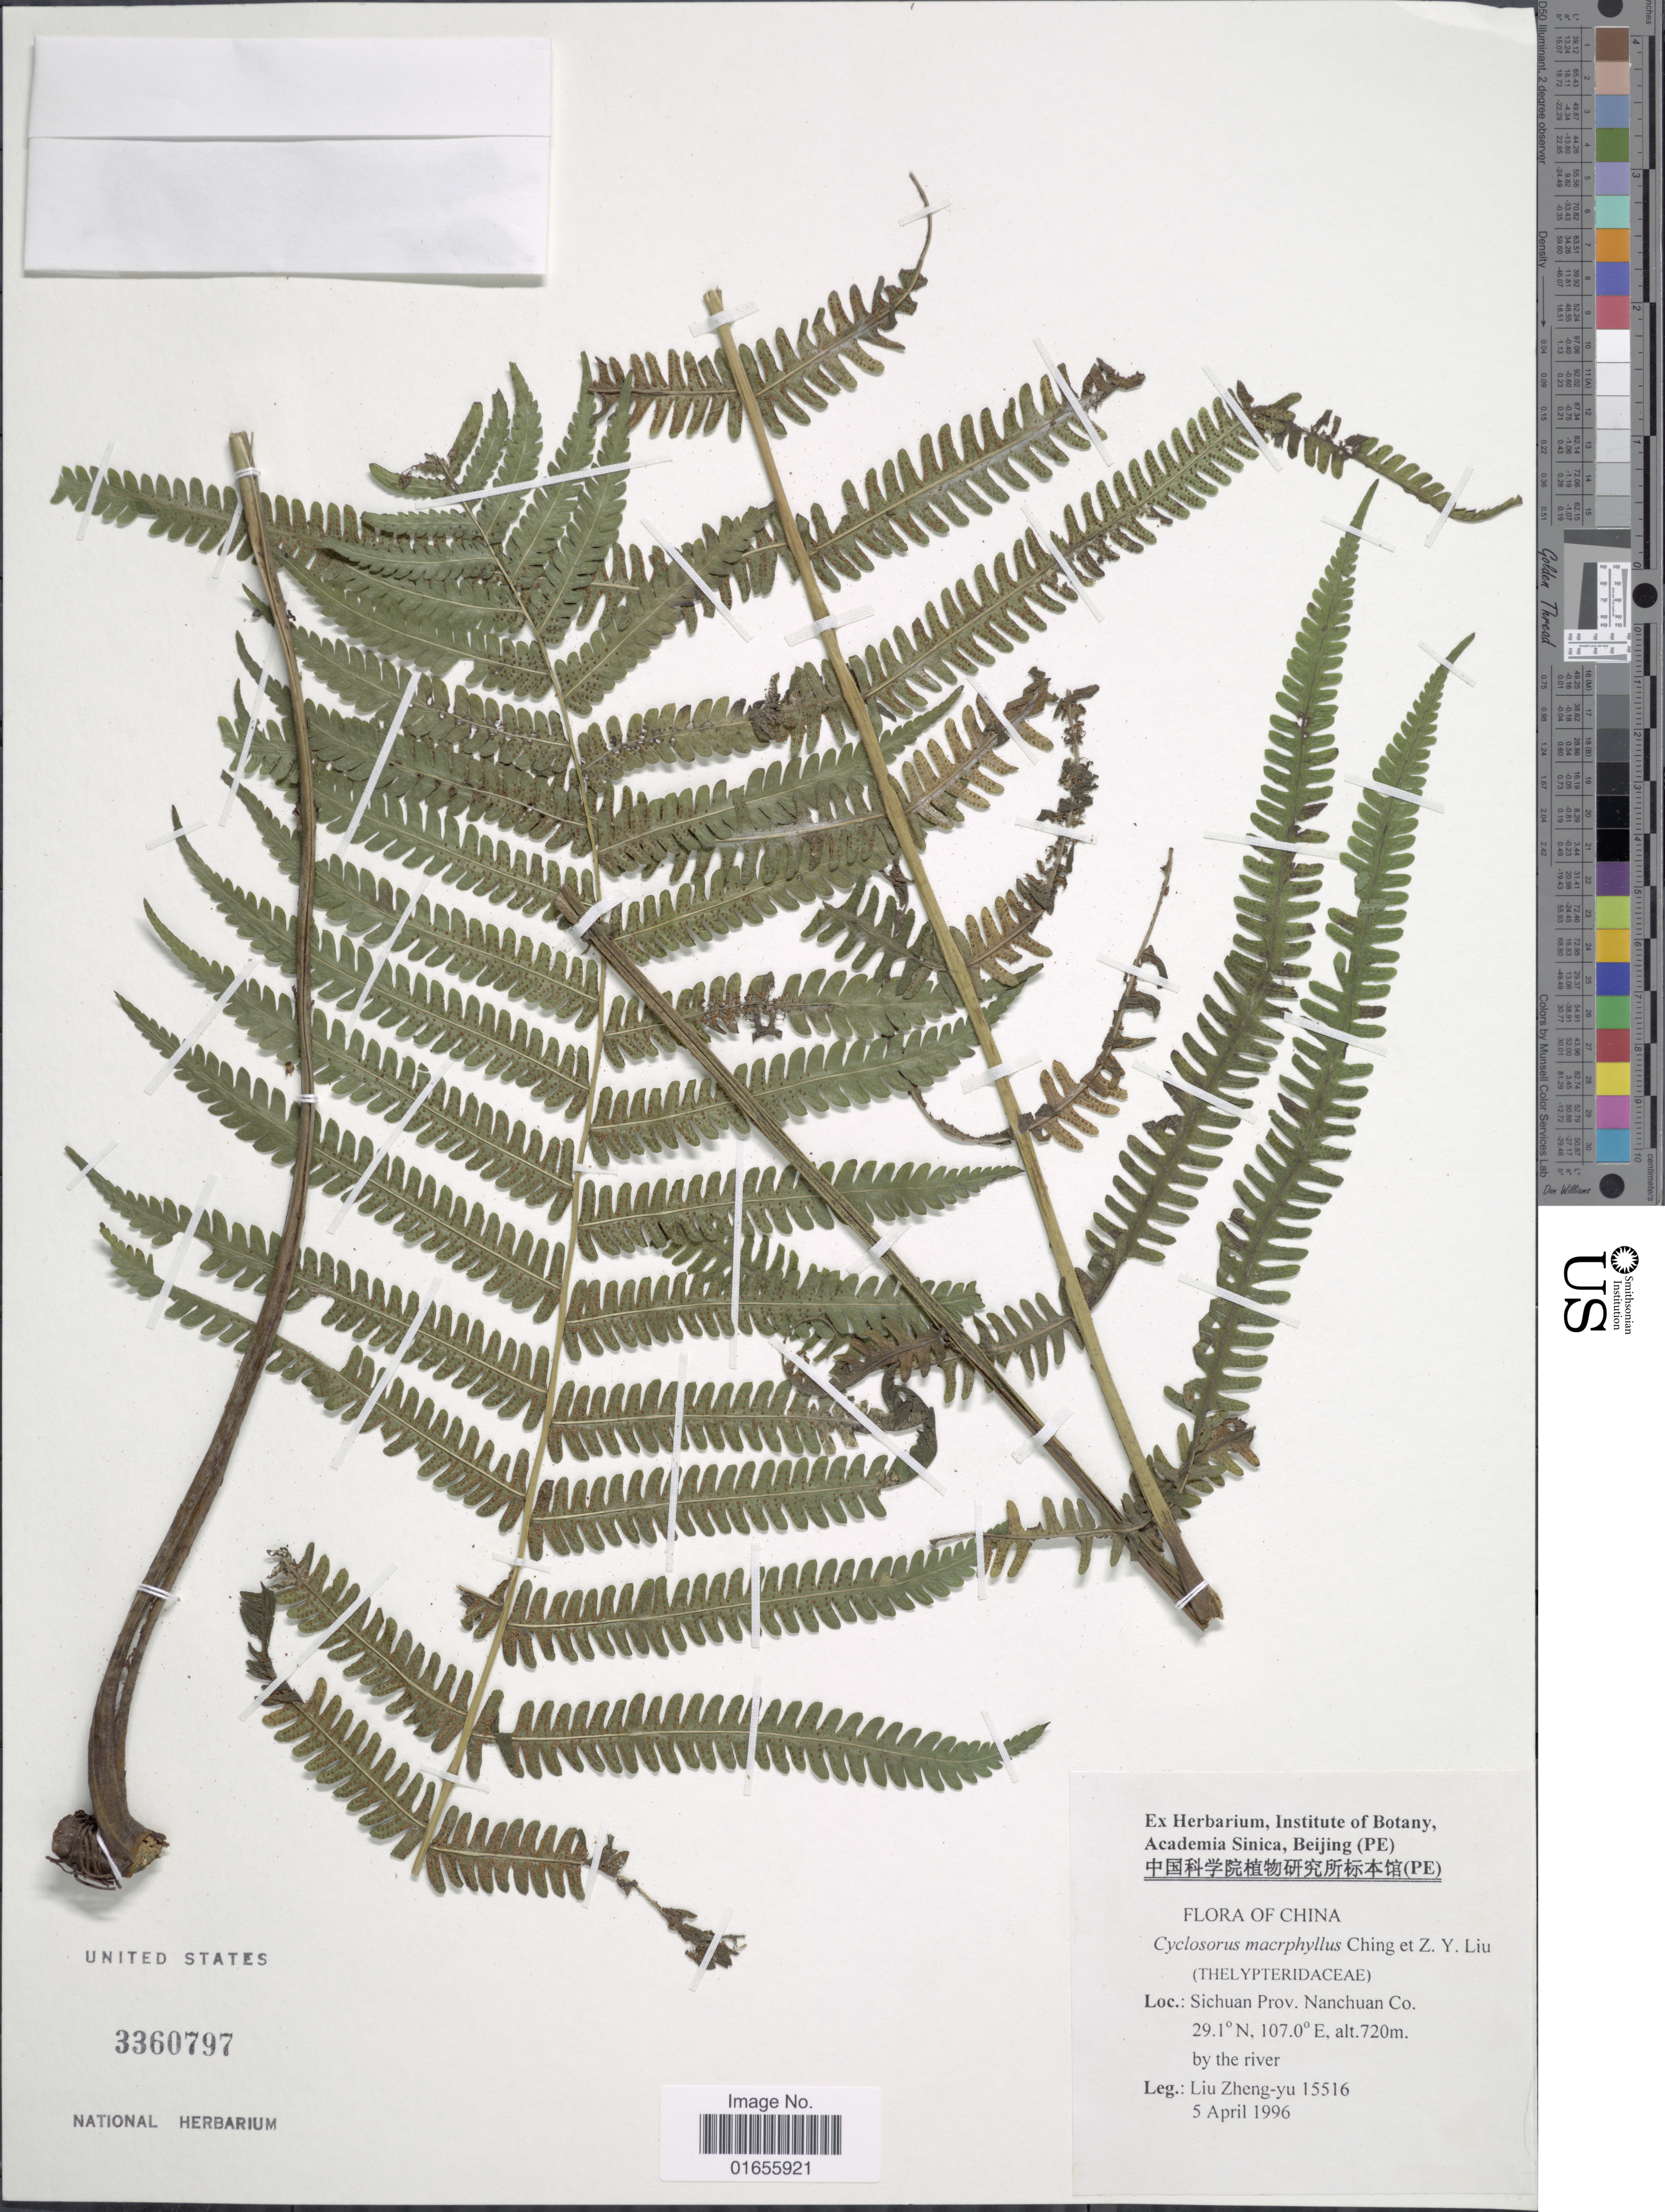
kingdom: Plantae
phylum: Tracheophyta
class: Polypodiopsida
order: Polypodiales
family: Thelypteridaceae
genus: Pronephrium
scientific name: Pronephrium macrophyllum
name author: Ching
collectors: Z. Y. Li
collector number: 15516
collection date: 1996-04-05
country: China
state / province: Sichuan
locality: Nanchuan Co., by the river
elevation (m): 720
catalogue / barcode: US 3360797